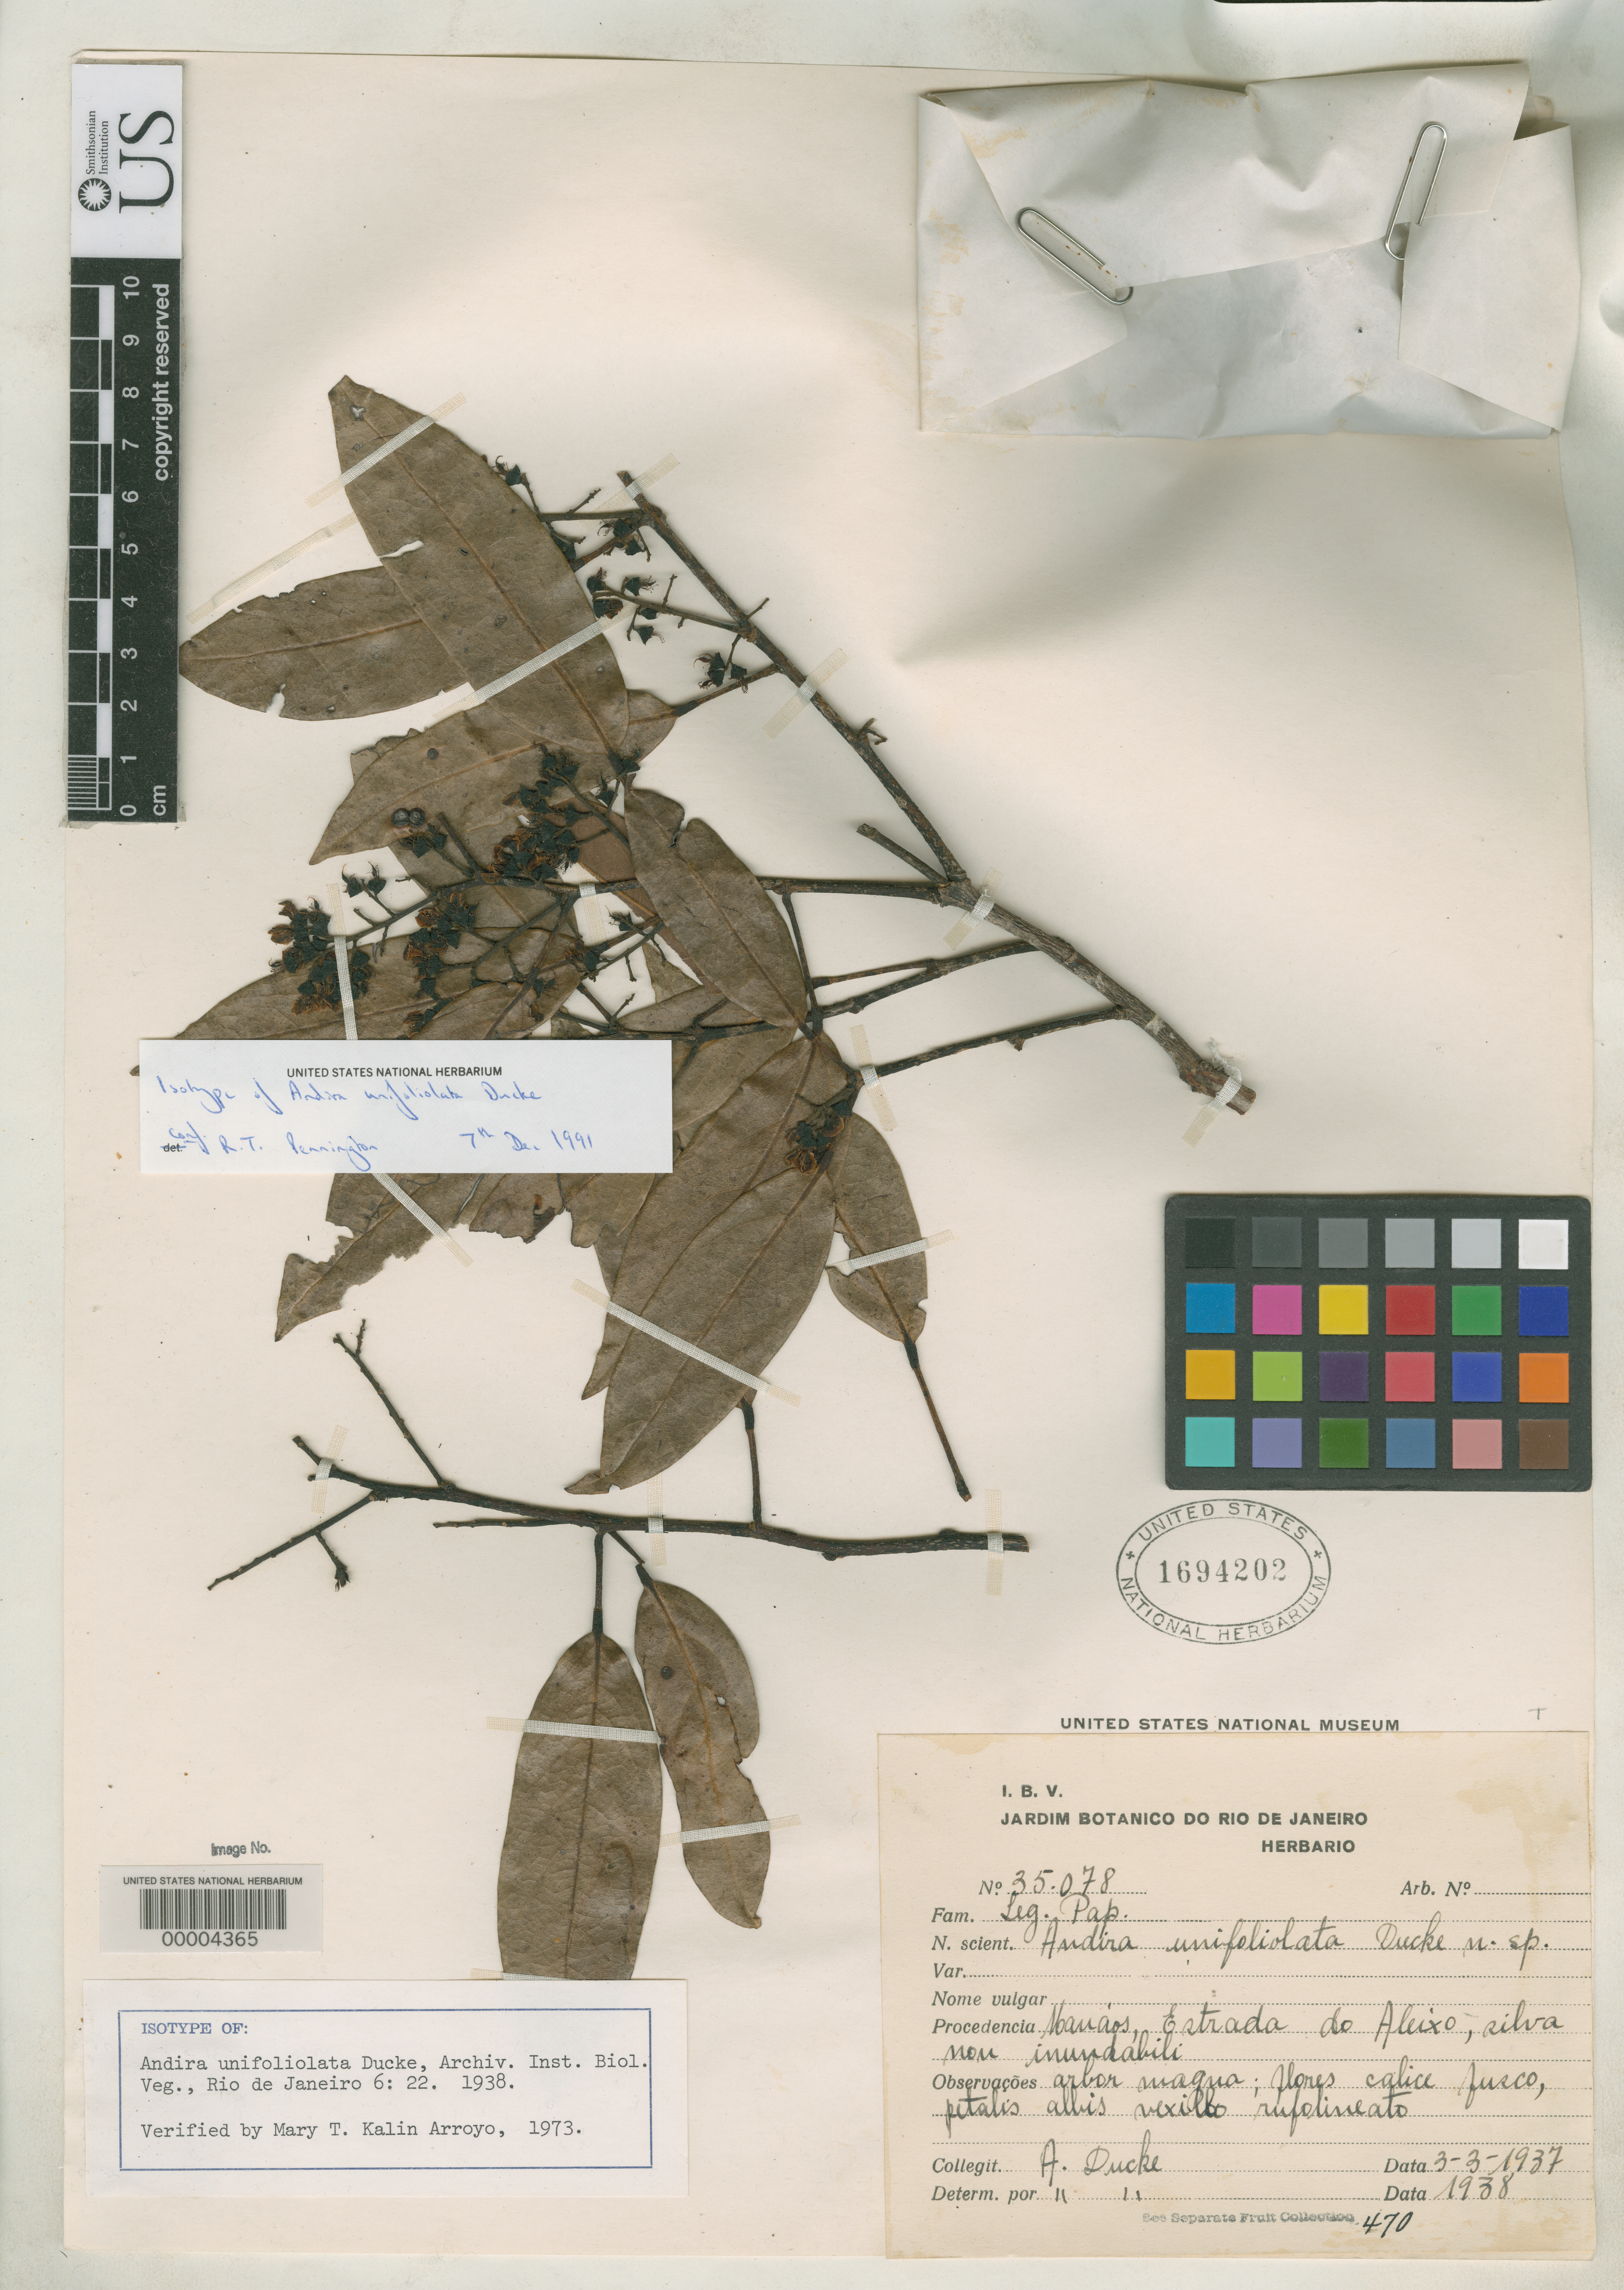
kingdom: Plantae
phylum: Tracheophyta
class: Magnoliopsida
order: Fabales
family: Fabaceae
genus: Andira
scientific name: Andira unifoliolata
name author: Ducke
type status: Isotype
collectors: A. Ducke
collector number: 35078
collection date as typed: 03 Mar 1937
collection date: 1937-03-03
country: Brazil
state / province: Amazonas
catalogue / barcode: US 1694202